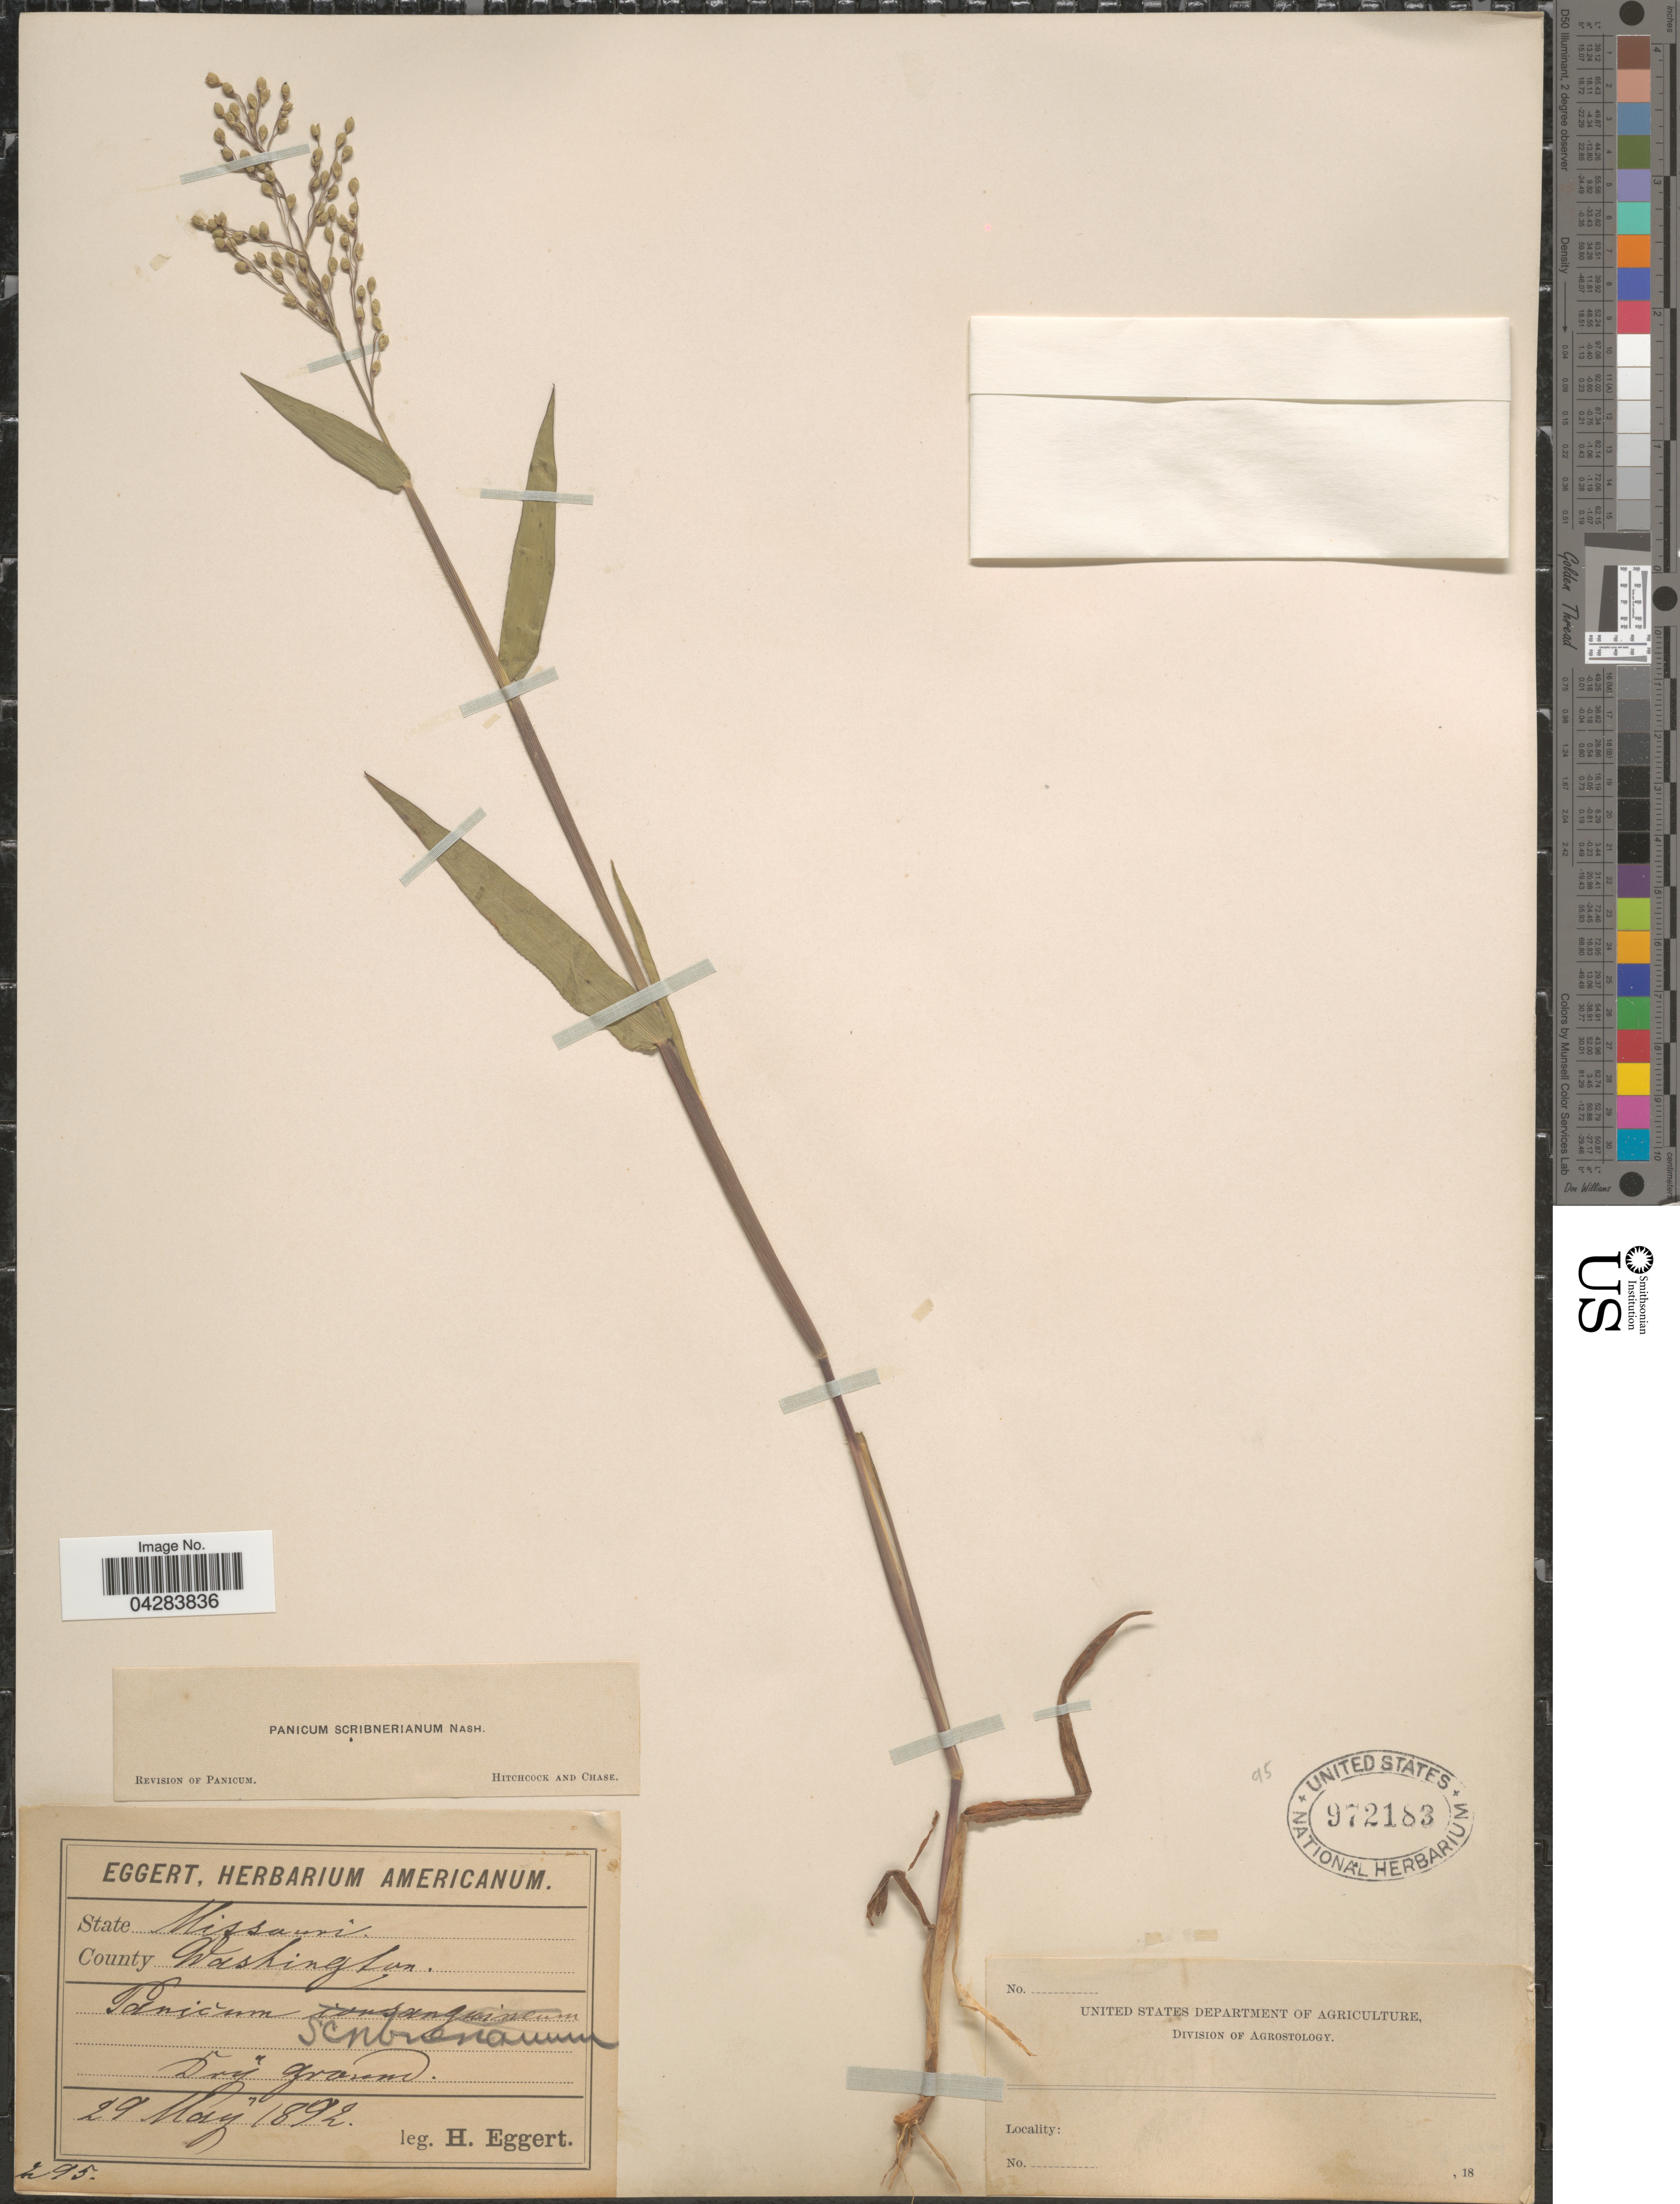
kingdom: Plantae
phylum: Tracheophyta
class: Liliopsida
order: Poales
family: Poaceae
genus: Dichanthelium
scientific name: Dichanthelium oligosanthes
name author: (Schult.) Gould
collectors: H. Eggert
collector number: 295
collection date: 1892-05-29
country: United States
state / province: Missouri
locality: County Washington. Dry ground.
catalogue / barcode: US 972183